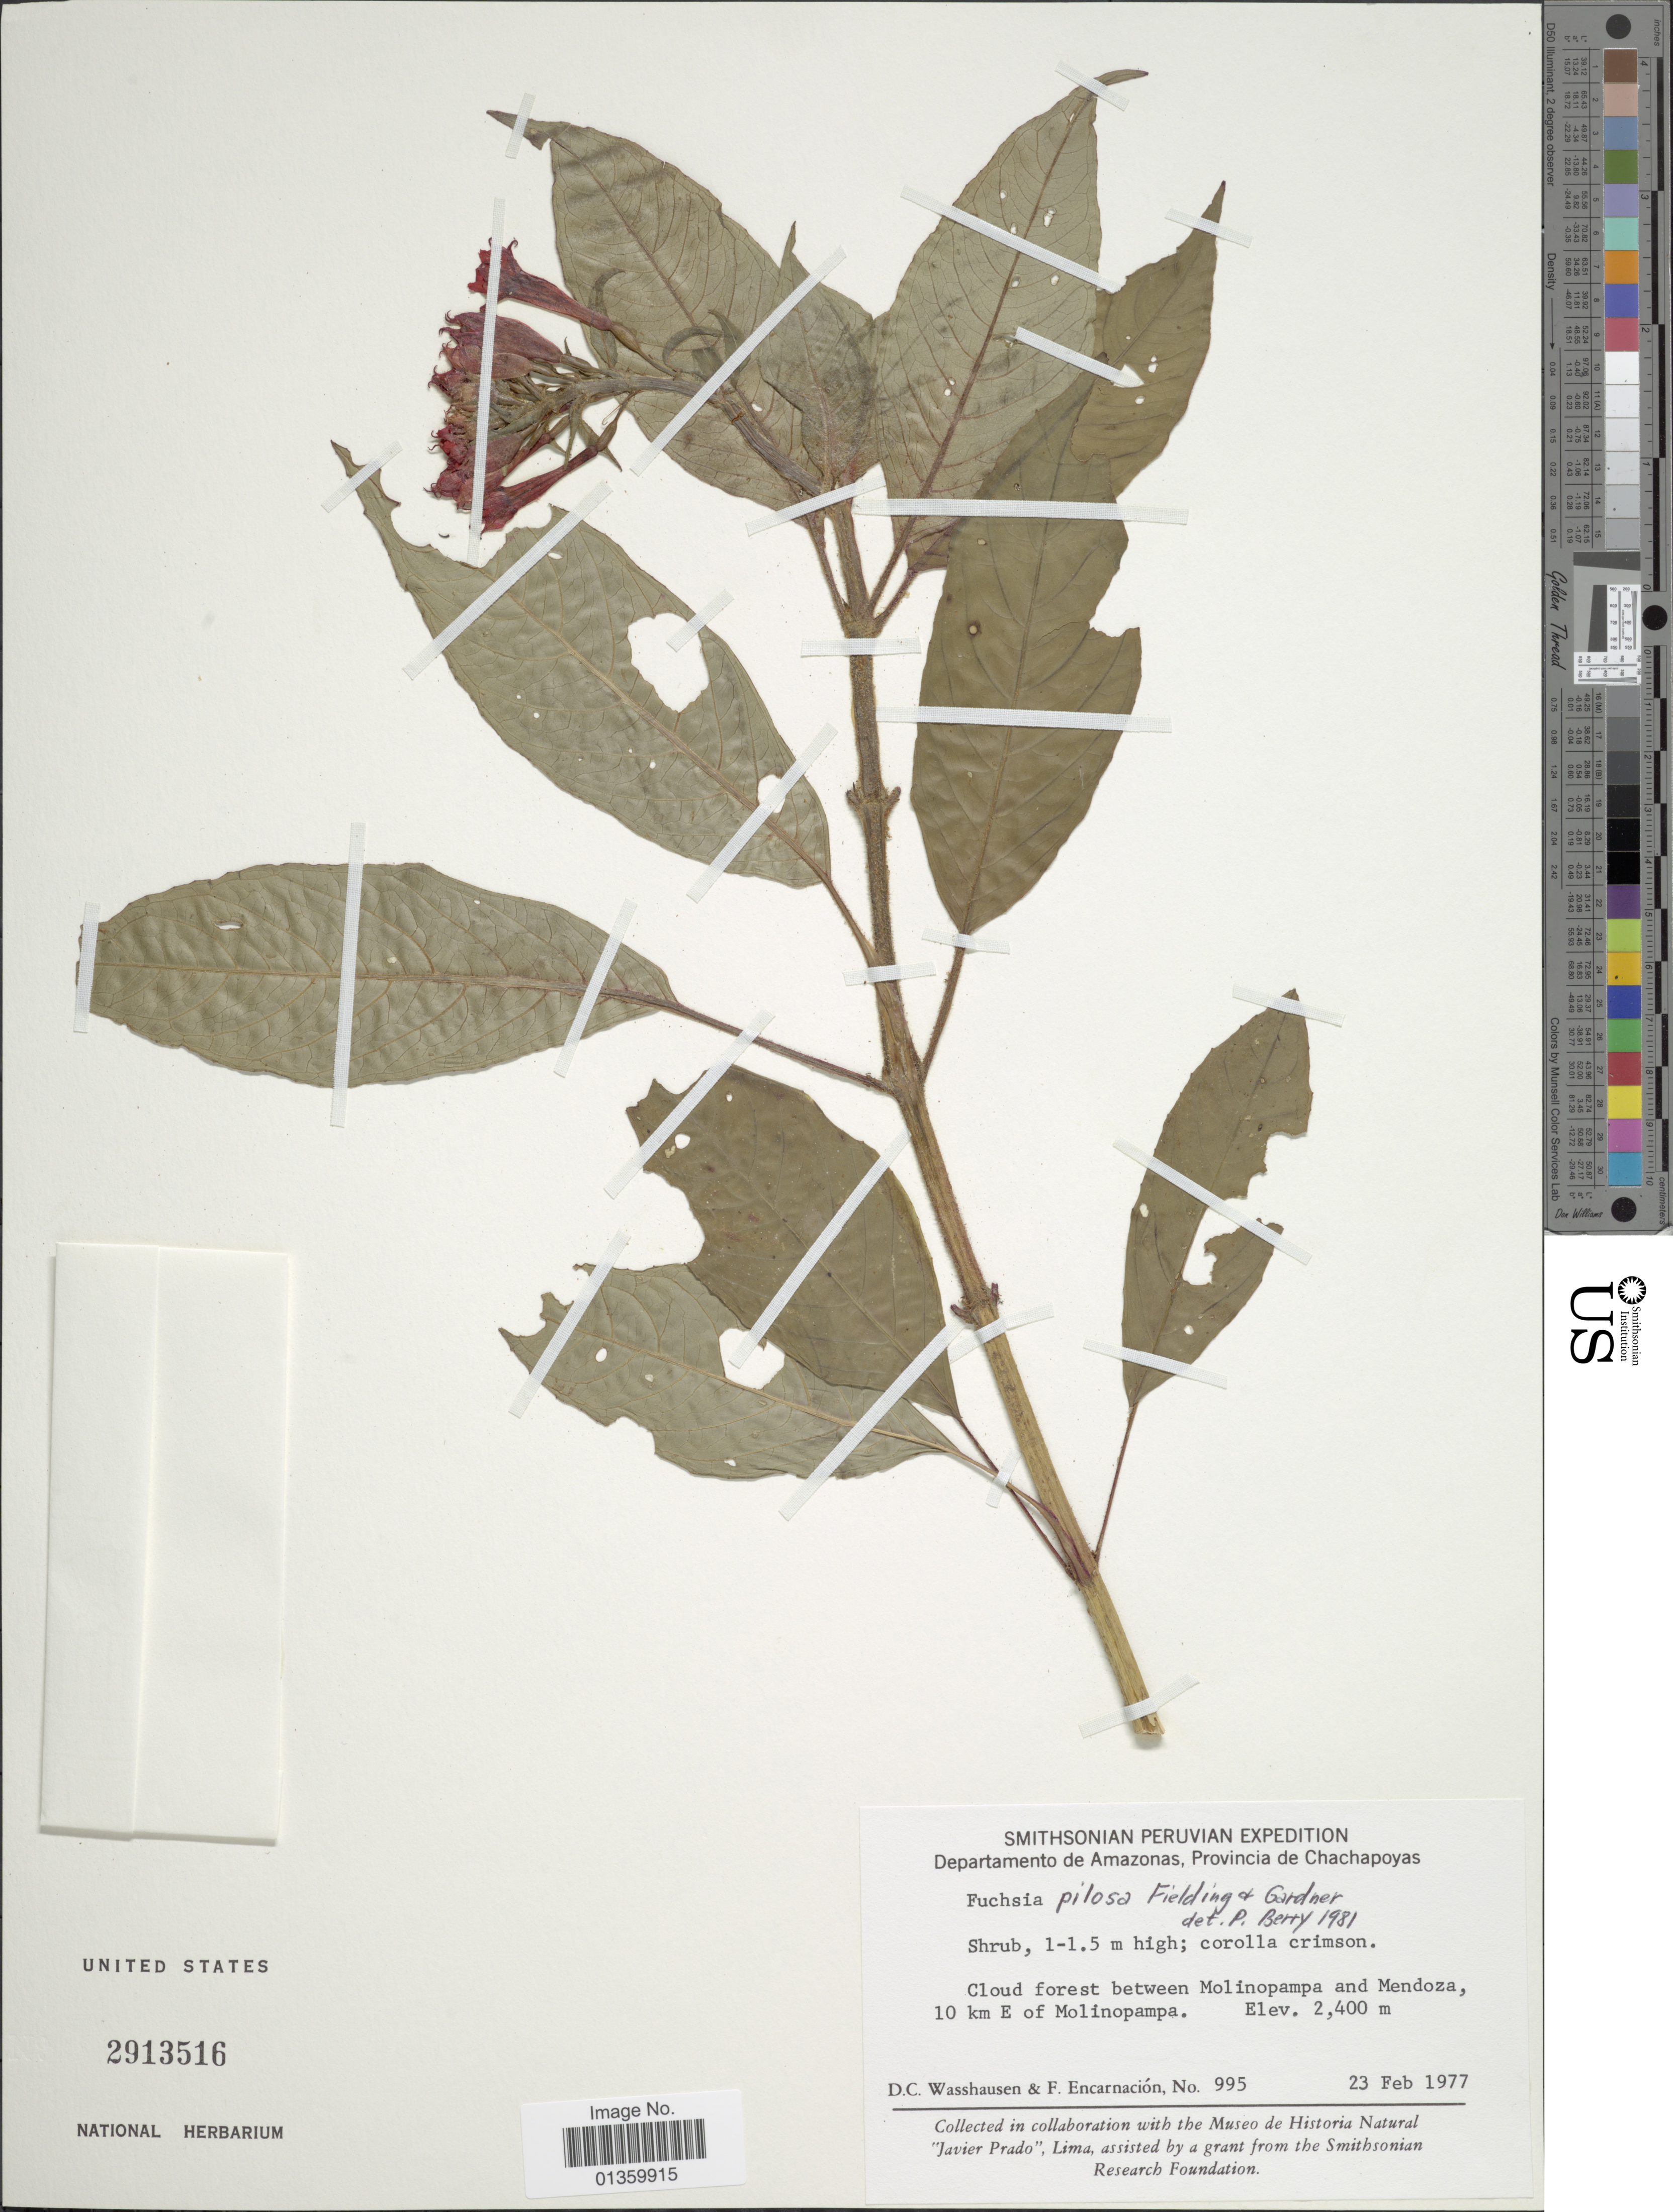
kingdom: Plantae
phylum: Tracheophyta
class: Magnoliopsida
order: Myrtales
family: Onagraceae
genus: Fuchsia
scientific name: Fuchsia pilosa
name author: Fielding & Gardner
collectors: D. C. Wasshausen & F. Encarnación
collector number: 995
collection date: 1977-02-23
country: Peru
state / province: Amazonas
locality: Provincia de Chachapoyas. Cloud forest between Molinopampa and Mendoza, 10 km E of Molinopampa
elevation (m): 2400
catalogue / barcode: US 2913516